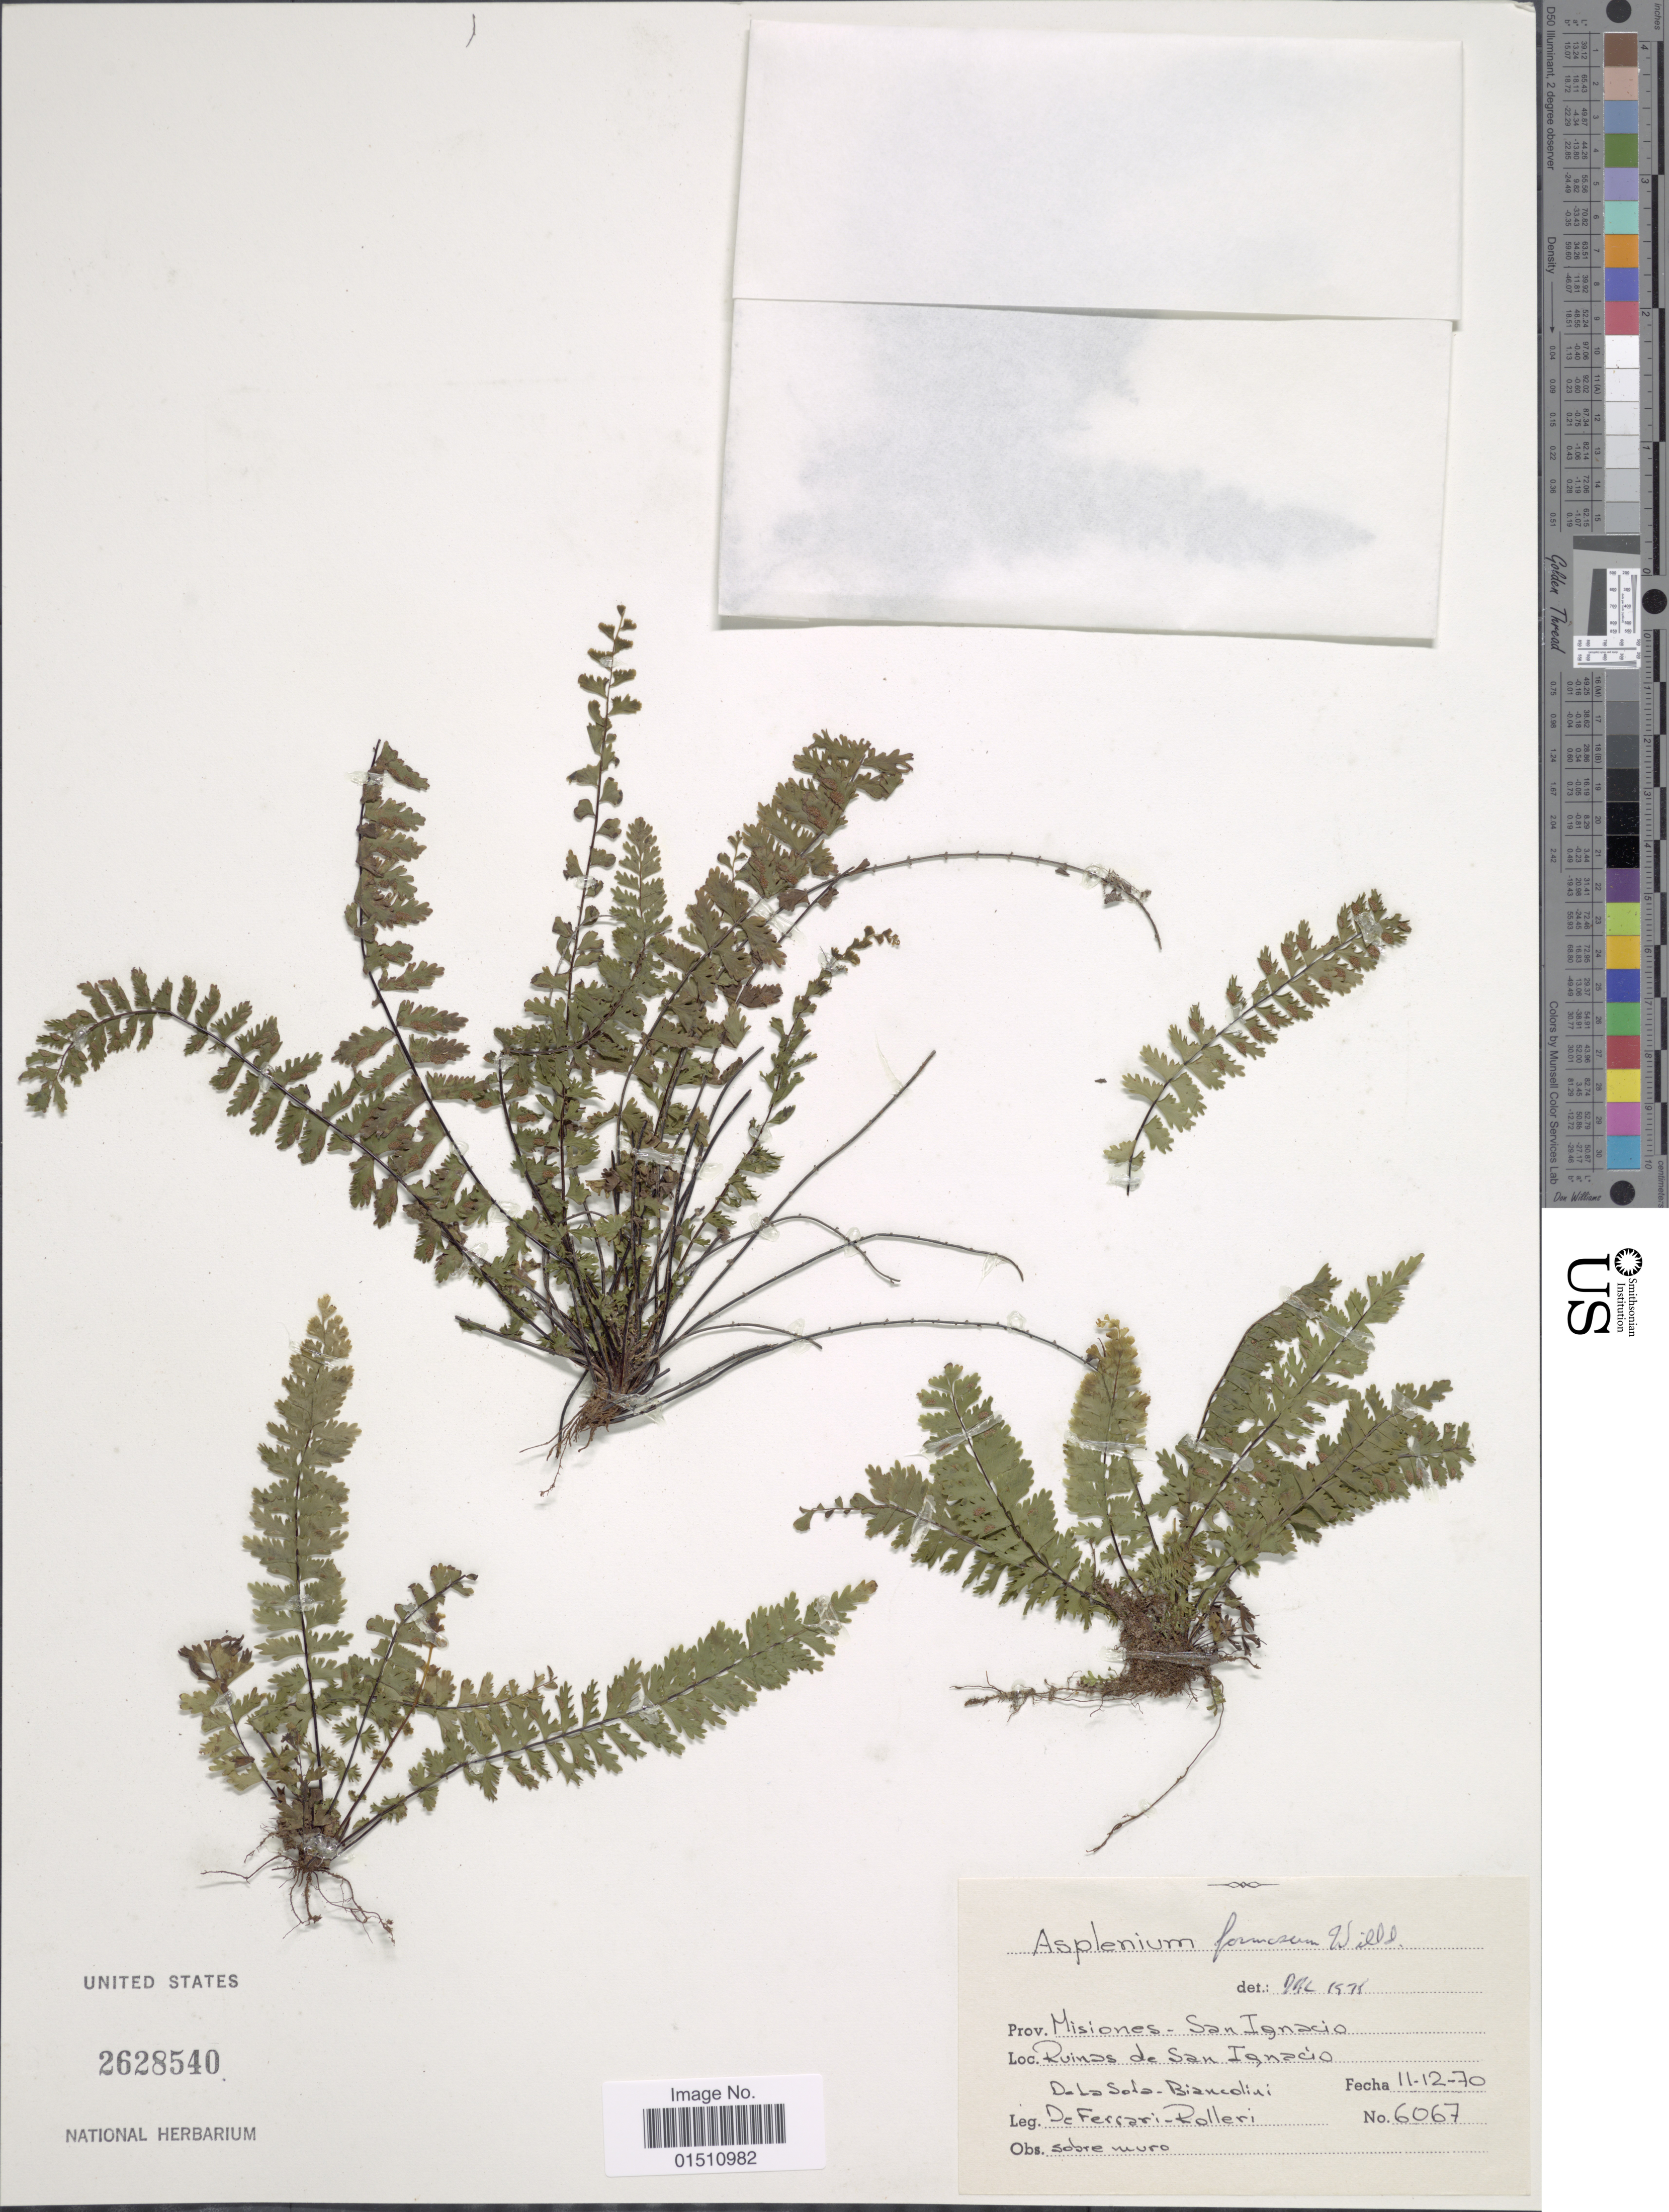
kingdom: Plantae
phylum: Tracheophyta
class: Polypodiopsida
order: Polypodiales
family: Aspleniaceae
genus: Asplenium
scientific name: Asplenium formosum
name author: Willd.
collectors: de la Sota, Biancolini, De Ferrari & Rolleri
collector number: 6067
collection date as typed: Transcribed d/m/y: 11/12/70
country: Argentina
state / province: Misiones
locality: San Ignacio, Loc.: Ruinos de San Igancio.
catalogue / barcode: US 2628540